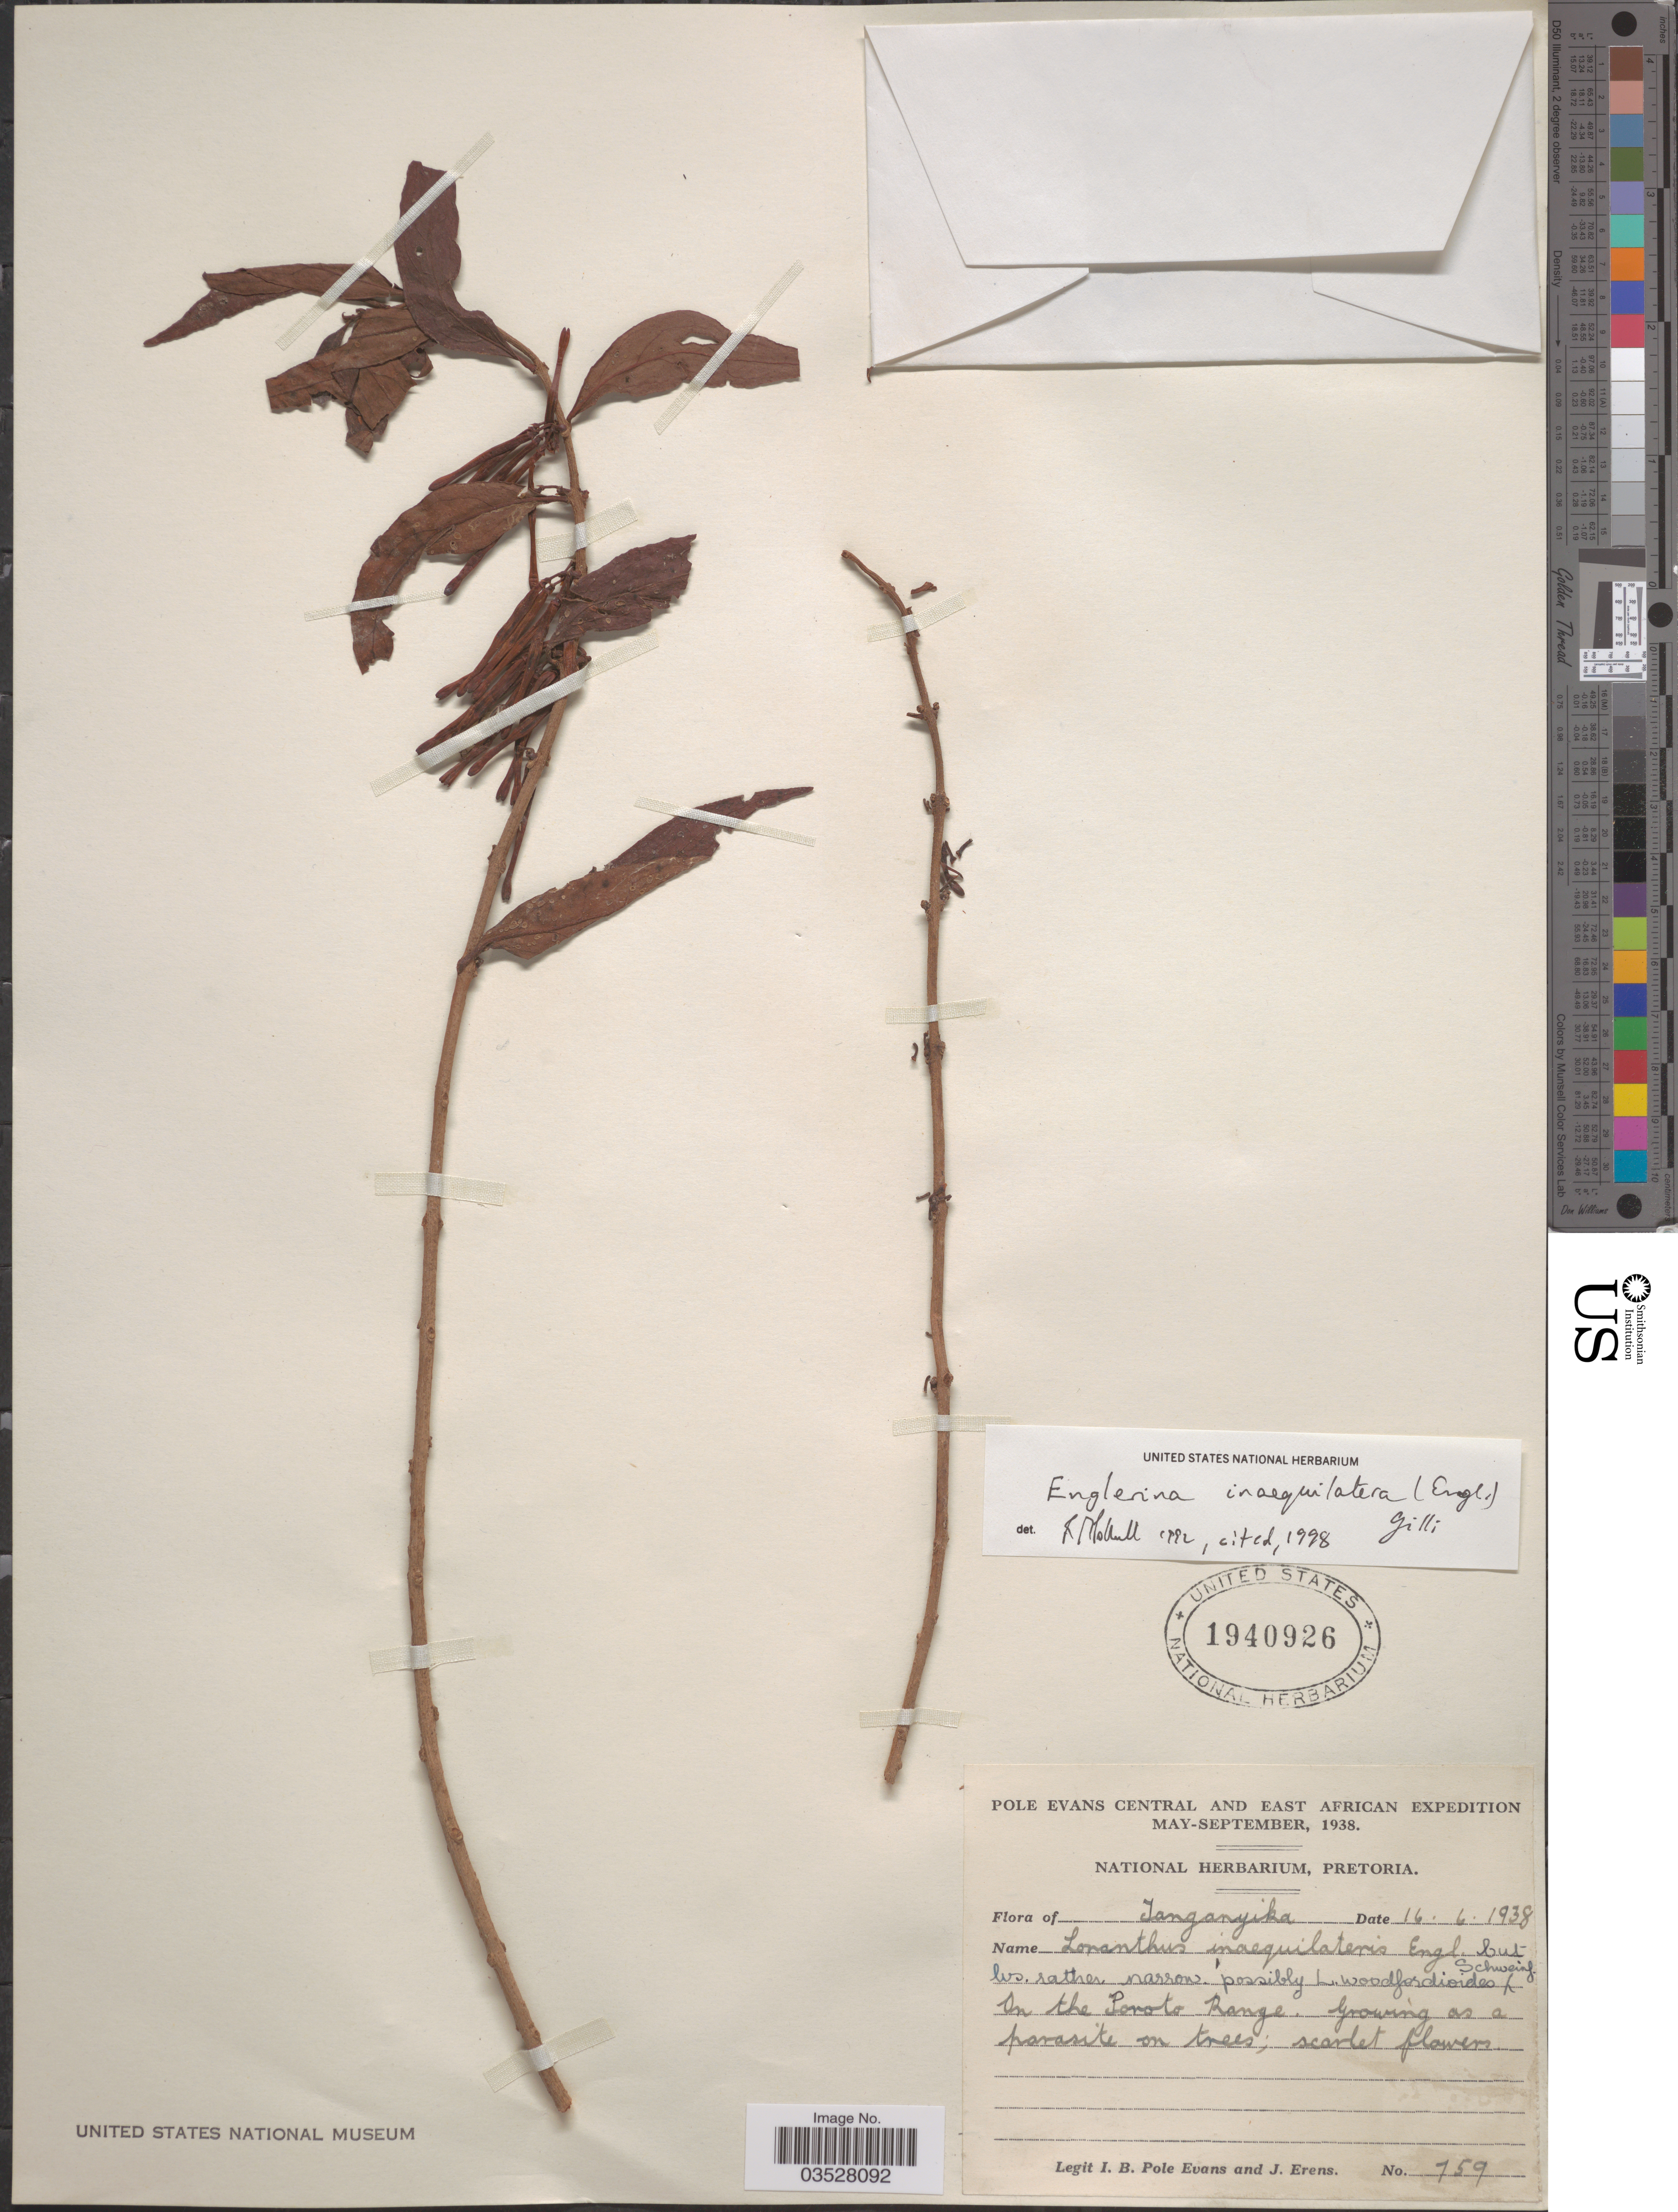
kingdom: Plantae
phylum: Tracheophyta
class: Magnoliopsida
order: Santalales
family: Loranthaceae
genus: Englerina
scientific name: Englerina inaequilatera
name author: (Engl.) Gilli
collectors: I. B. Pole-Evans & J. Erens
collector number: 759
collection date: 1938-06-16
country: Tanzania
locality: Tanganyika. On the Poroto Range.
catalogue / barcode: US 1940926